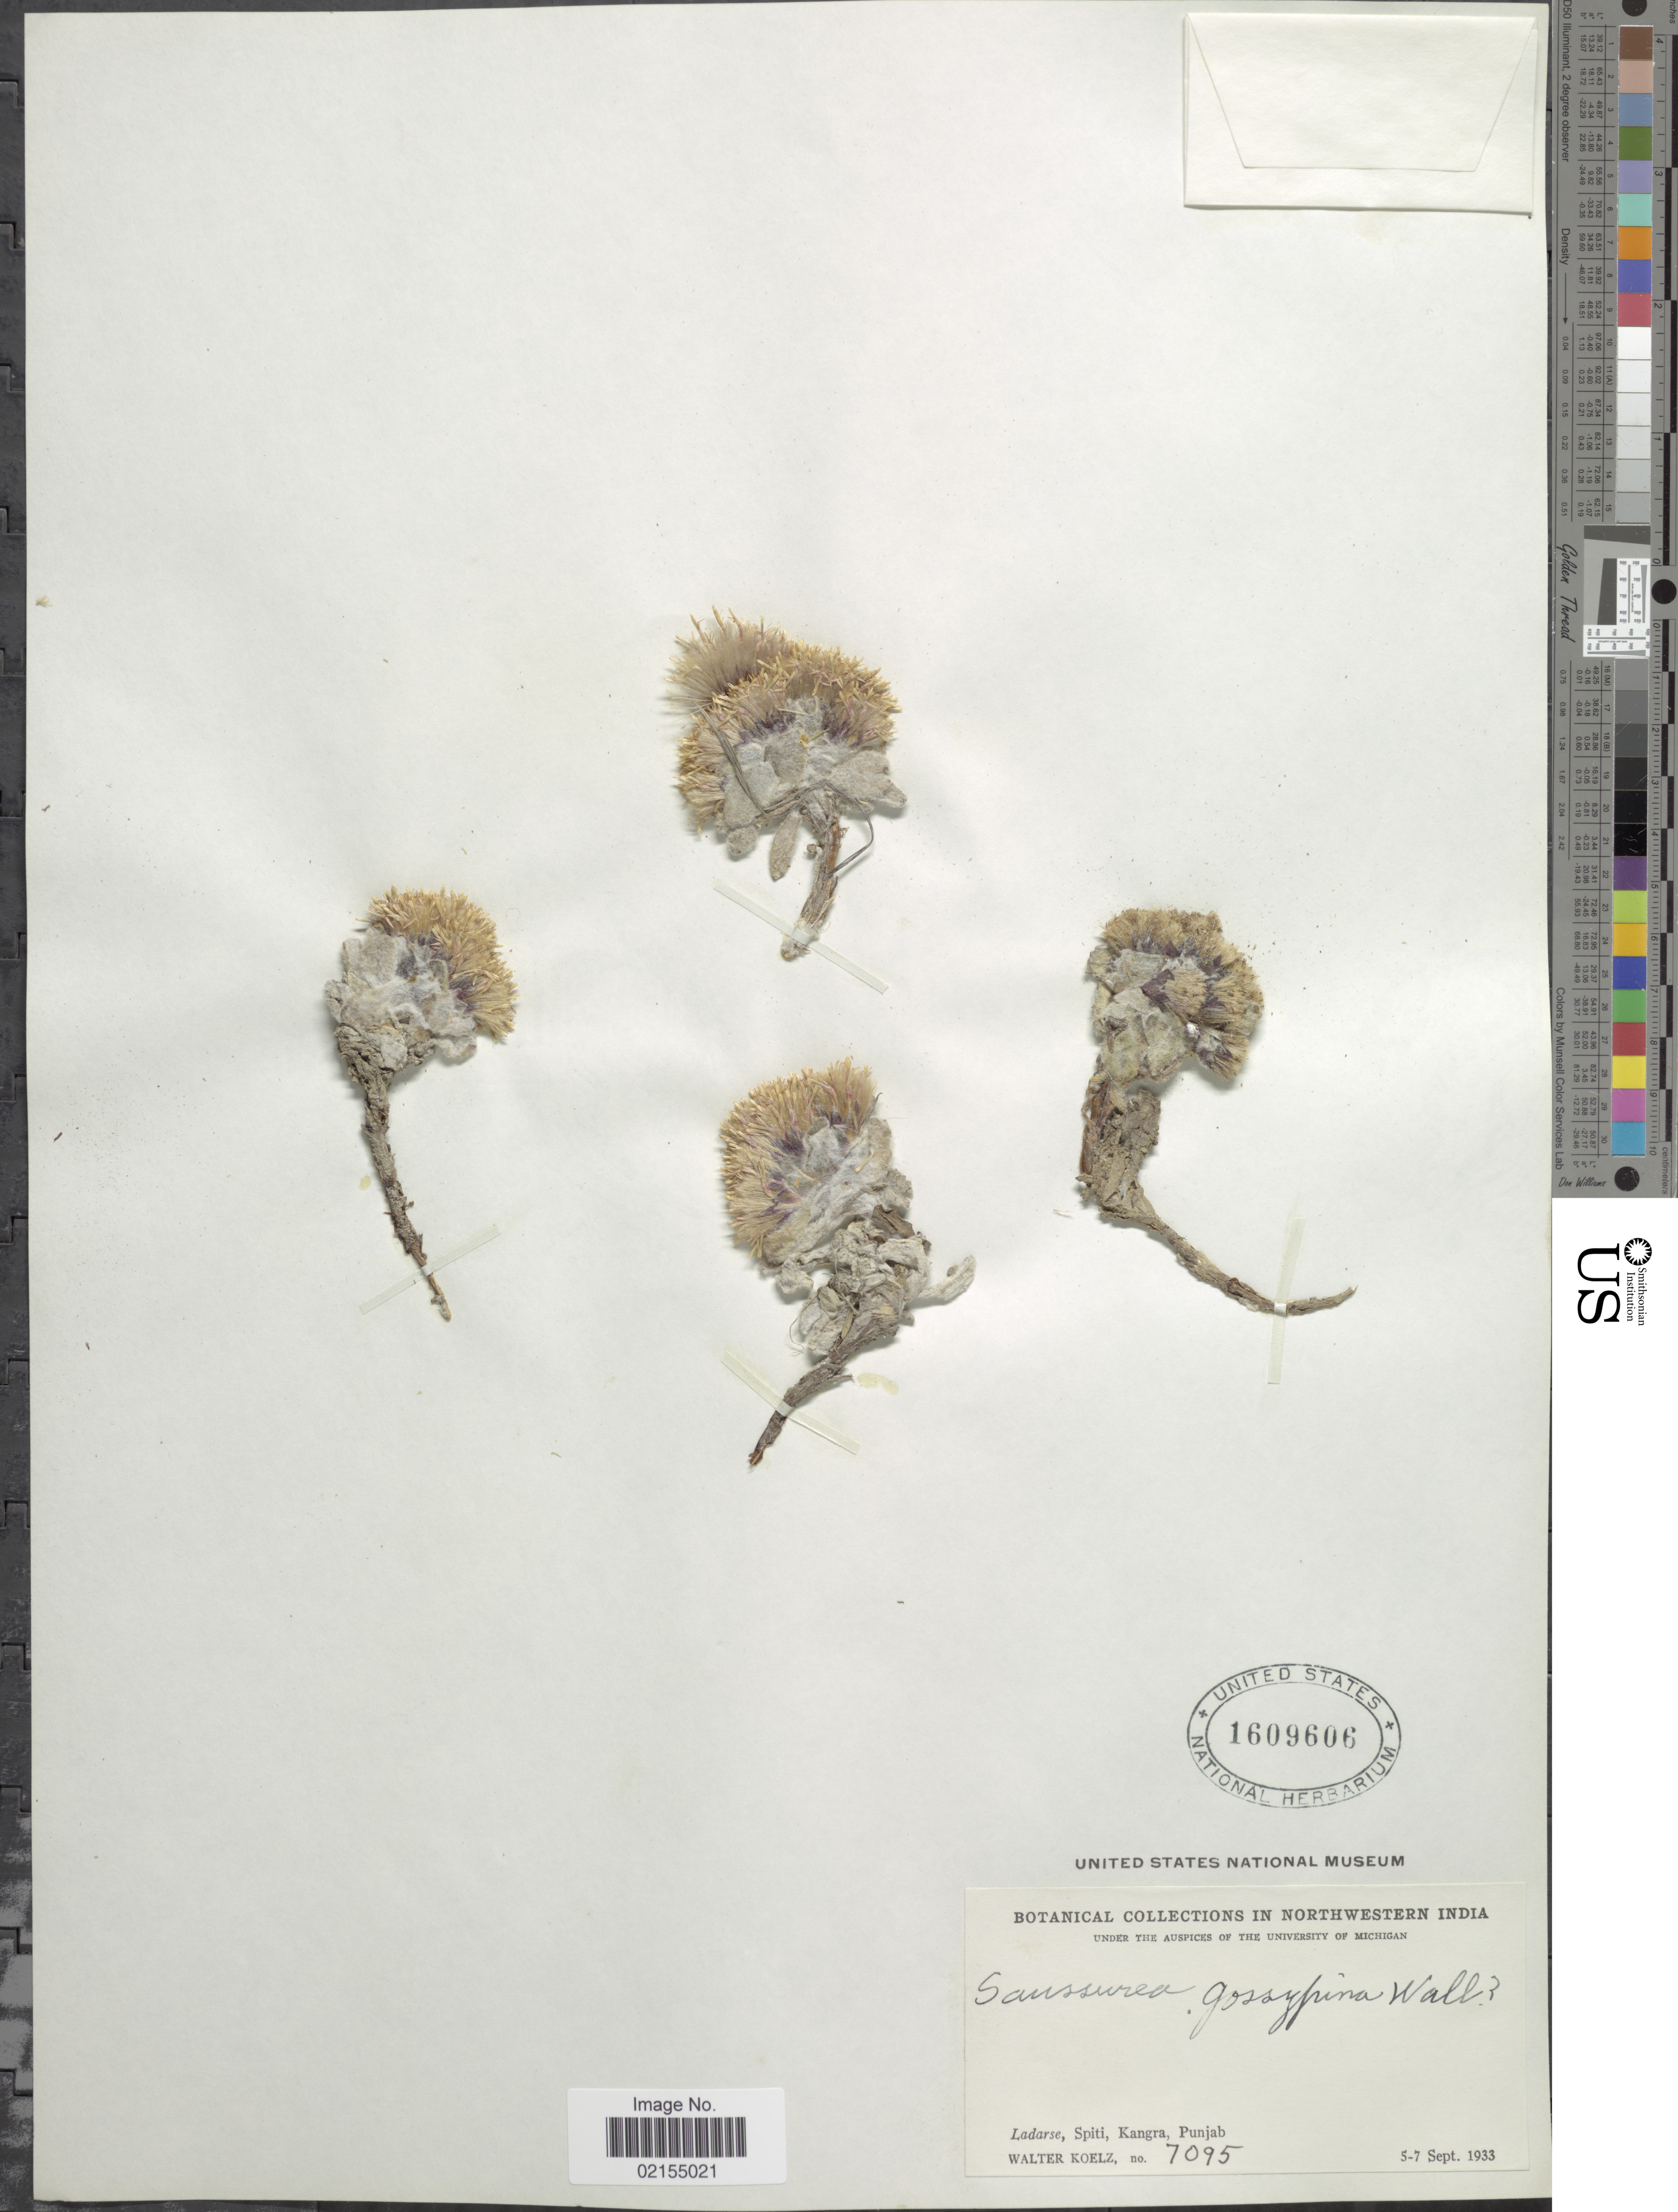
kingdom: Plantae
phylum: Tracheophyta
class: Magnoliopsida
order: Asterales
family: Asteraceae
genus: Saussurea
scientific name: Saussurea gnaphalodes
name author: (Royle) Sch. Bip.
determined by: Chen, Yousheng S.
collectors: W. N. Koelz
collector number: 7095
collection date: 1933-09-05/1933-09-07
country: India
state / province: Himachal Pradesh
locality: In Northwestern India, Ladarse, Spiti, Kangra, Punjab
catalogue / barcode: US 1609606